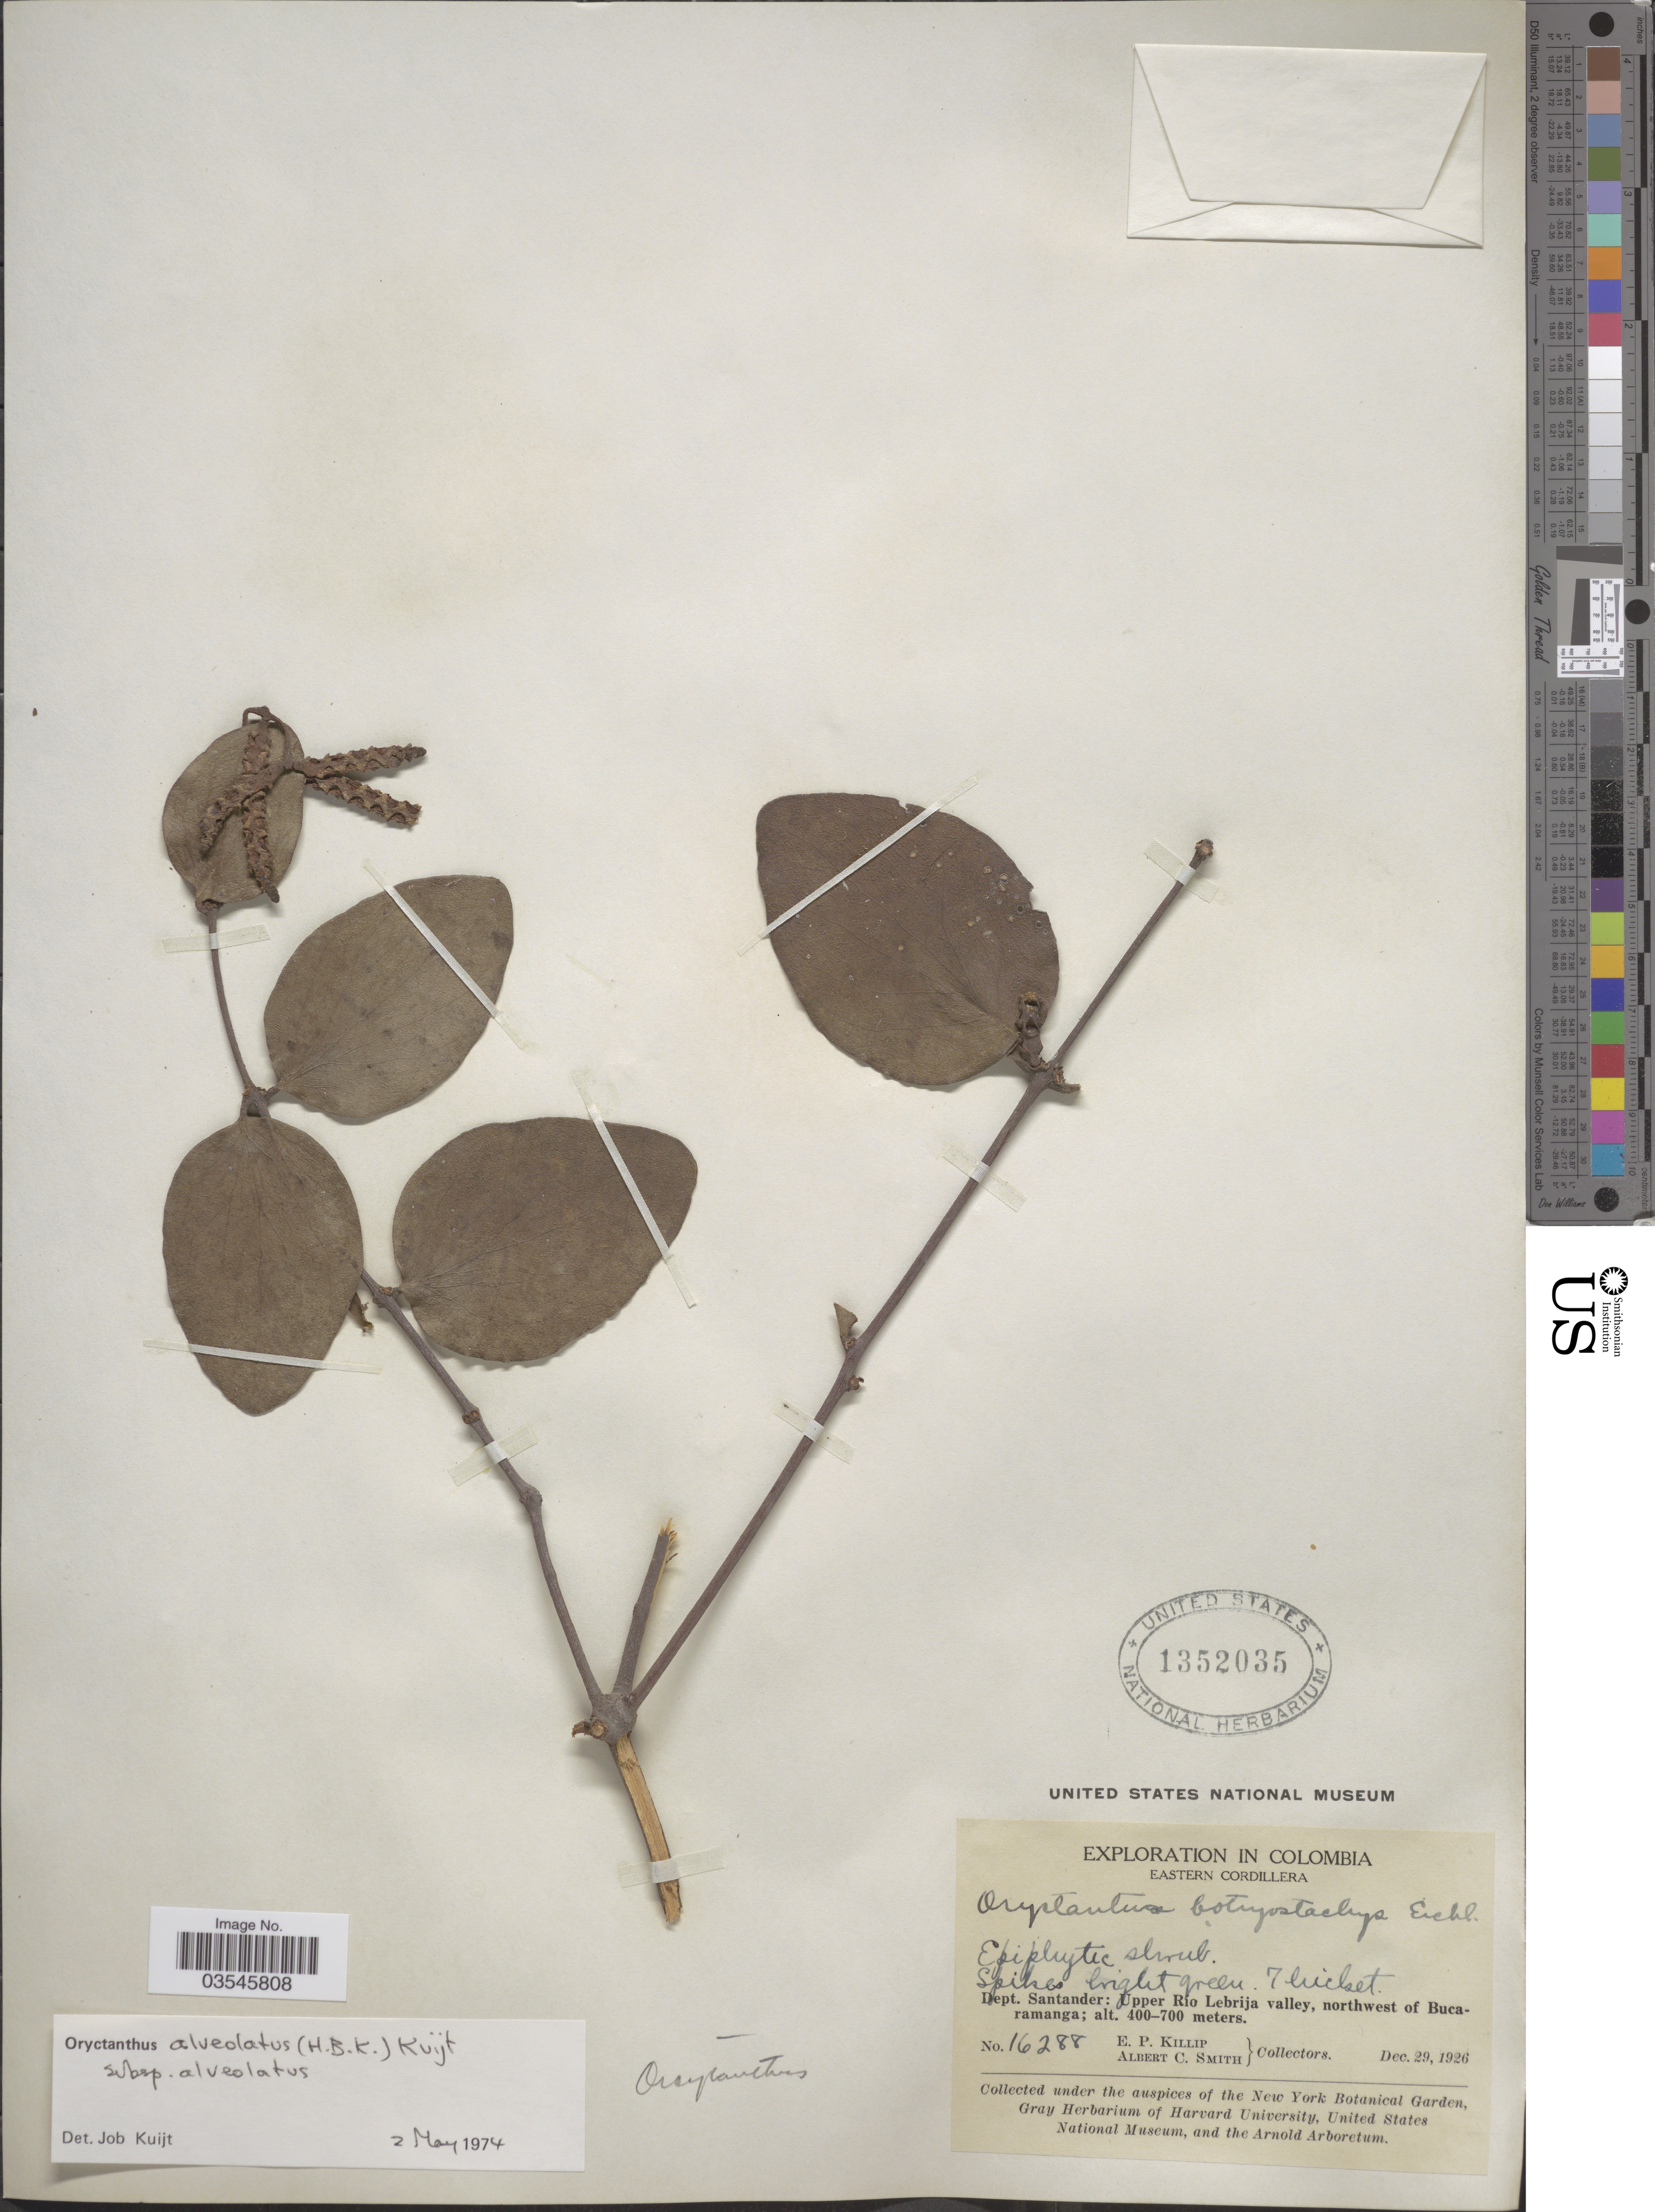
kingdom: Plantae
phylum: Tracheophyta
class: Magnoliopsida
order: Santalales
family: Loranthaceae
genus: Oryctanthus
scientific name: Oryctanthus alveolatus subsp. alveolatus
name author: (Kunth) Kuijt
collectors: E. P. Killip & A. C. Smith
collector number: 16288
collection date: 1926-12-29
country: Colombia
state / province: Santander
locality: Eastern Cordillera. Dept. Santander: Upper Río Lebrija valley, northwest of Bucaramanga.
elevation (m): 400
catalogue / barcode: US 1352035